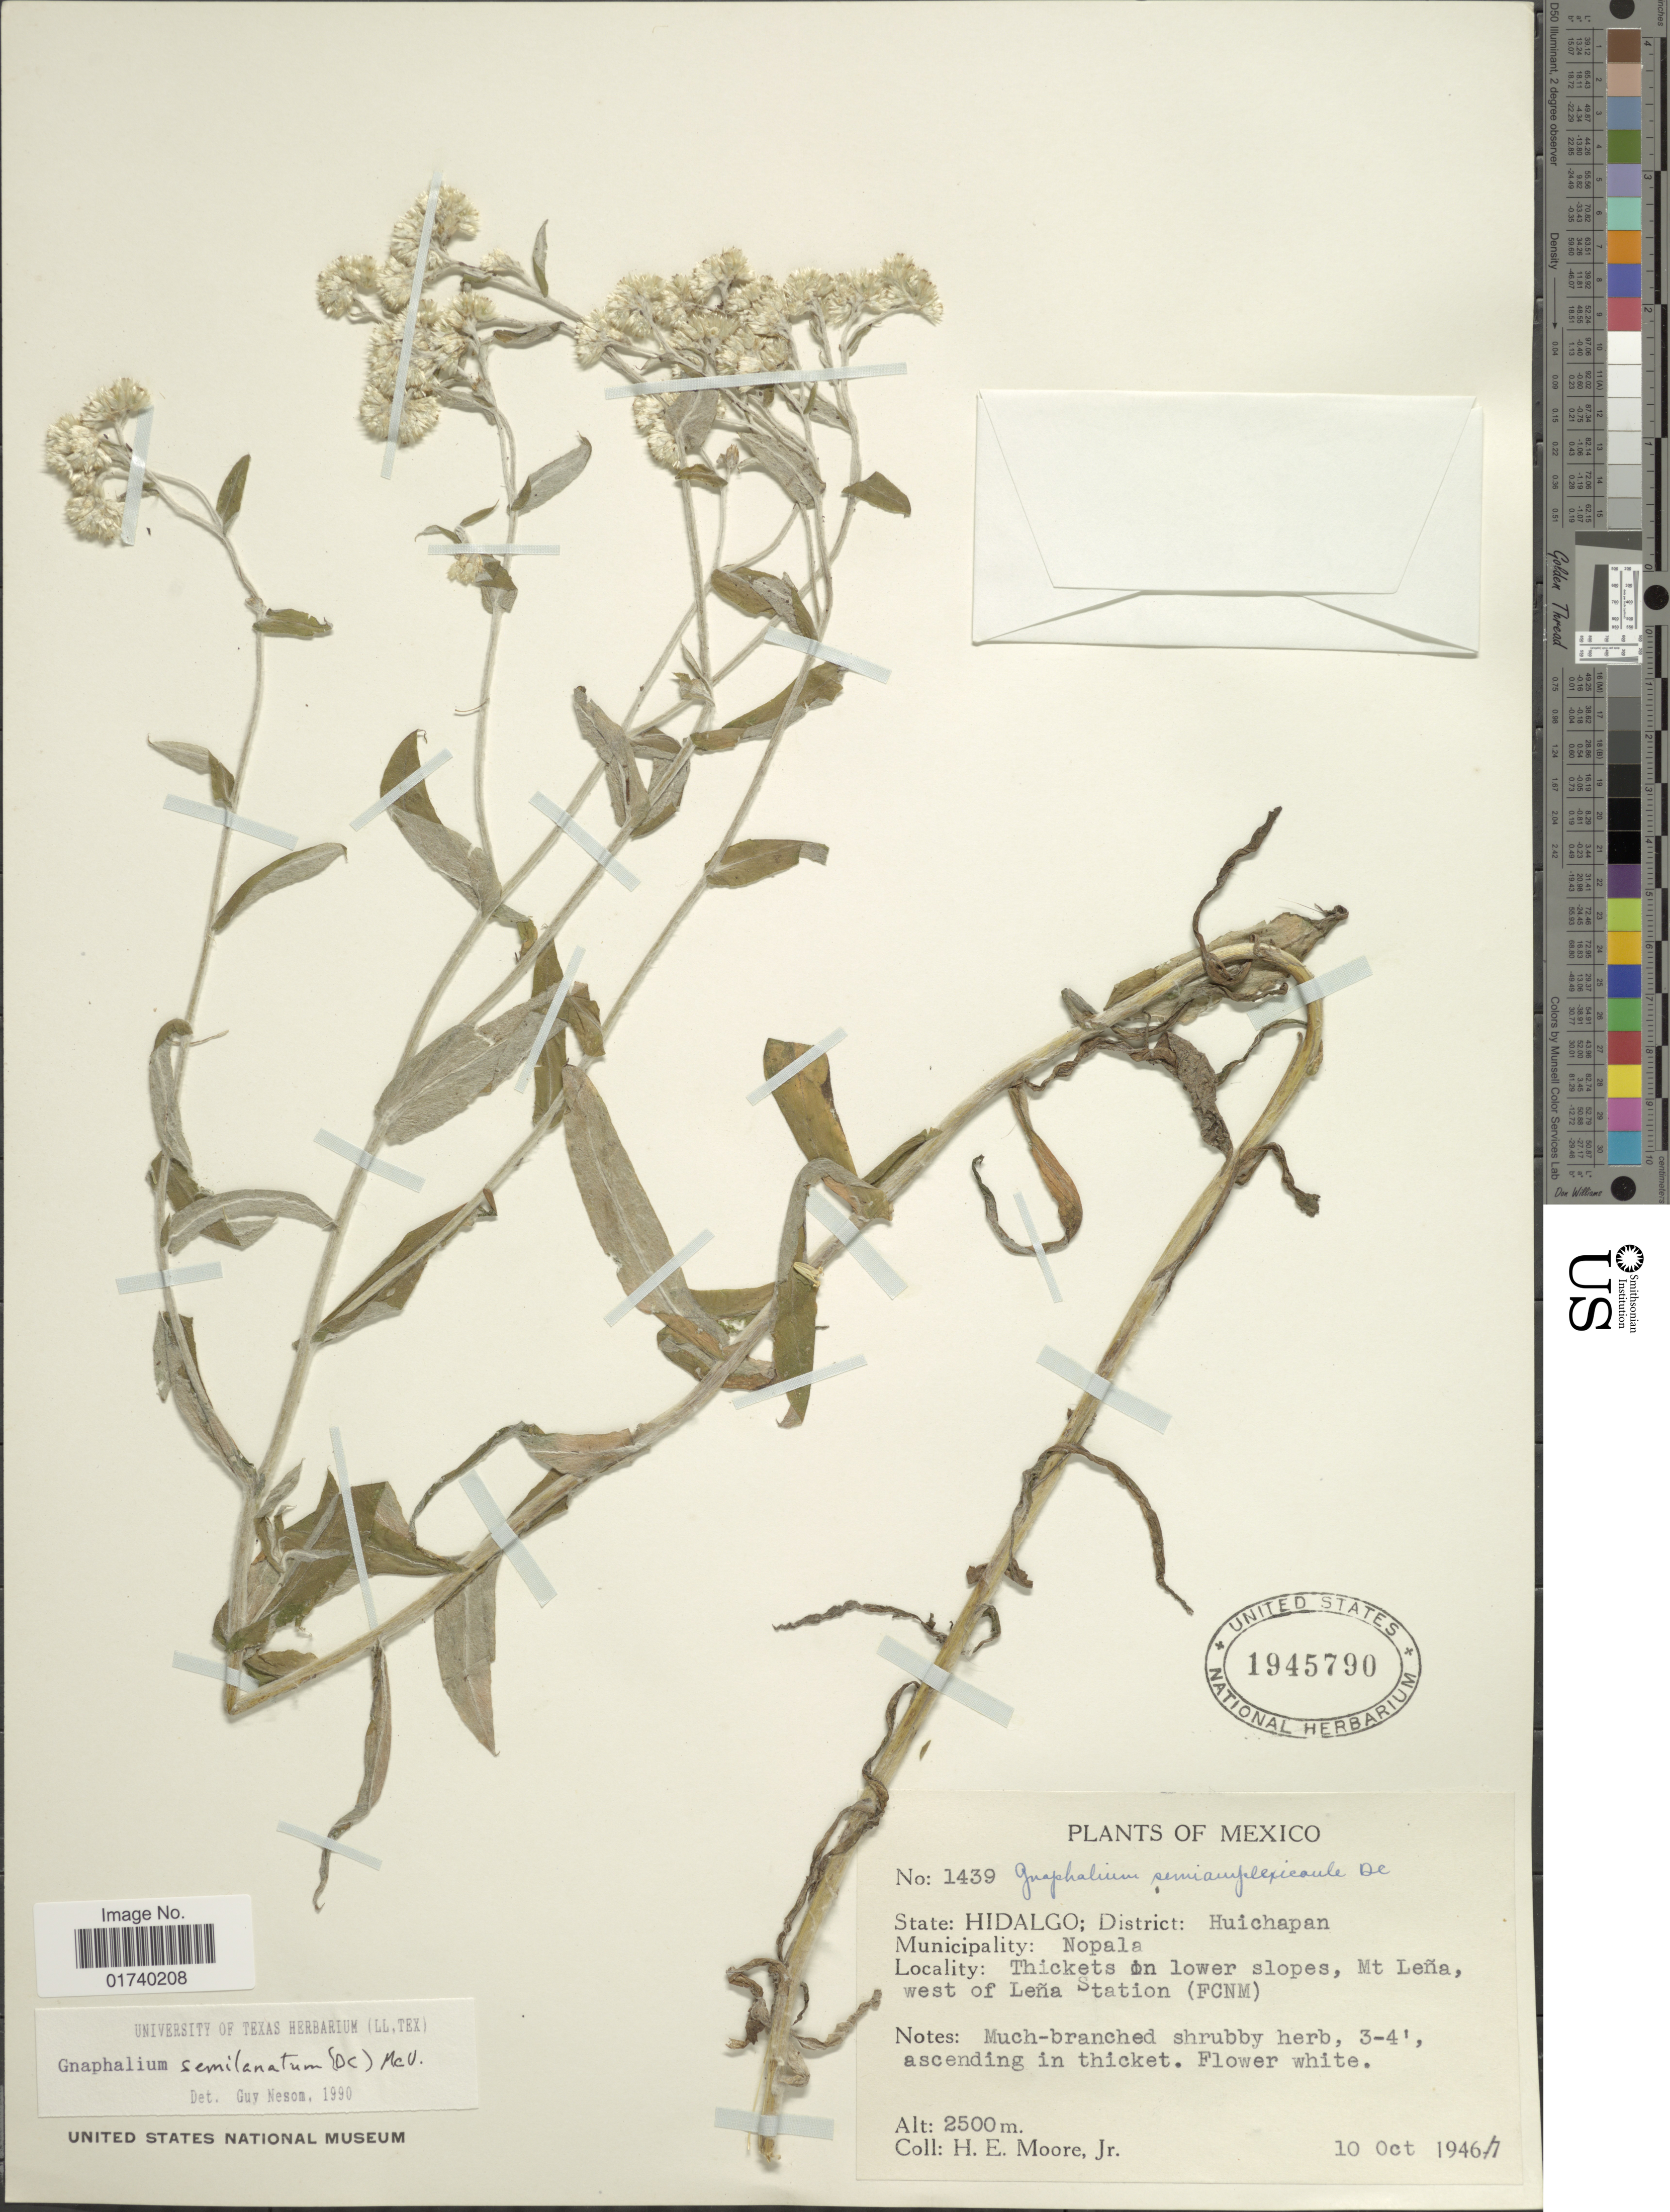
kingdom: Plantae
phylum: Tracheophyta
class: Magnoliopsida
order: Asterales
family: Asteraceae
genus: Pseudognaphalium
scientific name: Pseudognaphalium semilanatum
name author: (DC.) Anderb.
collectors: H. E. Moore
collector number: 1439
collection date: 1946-10-10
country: Mexico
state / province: Hidalgo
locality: District, Huichapan, Nopala, Thickets in lower slopes , Mt. Lena west of Lena Station ( FCNM )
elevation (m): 2500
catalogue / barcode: US 1945790